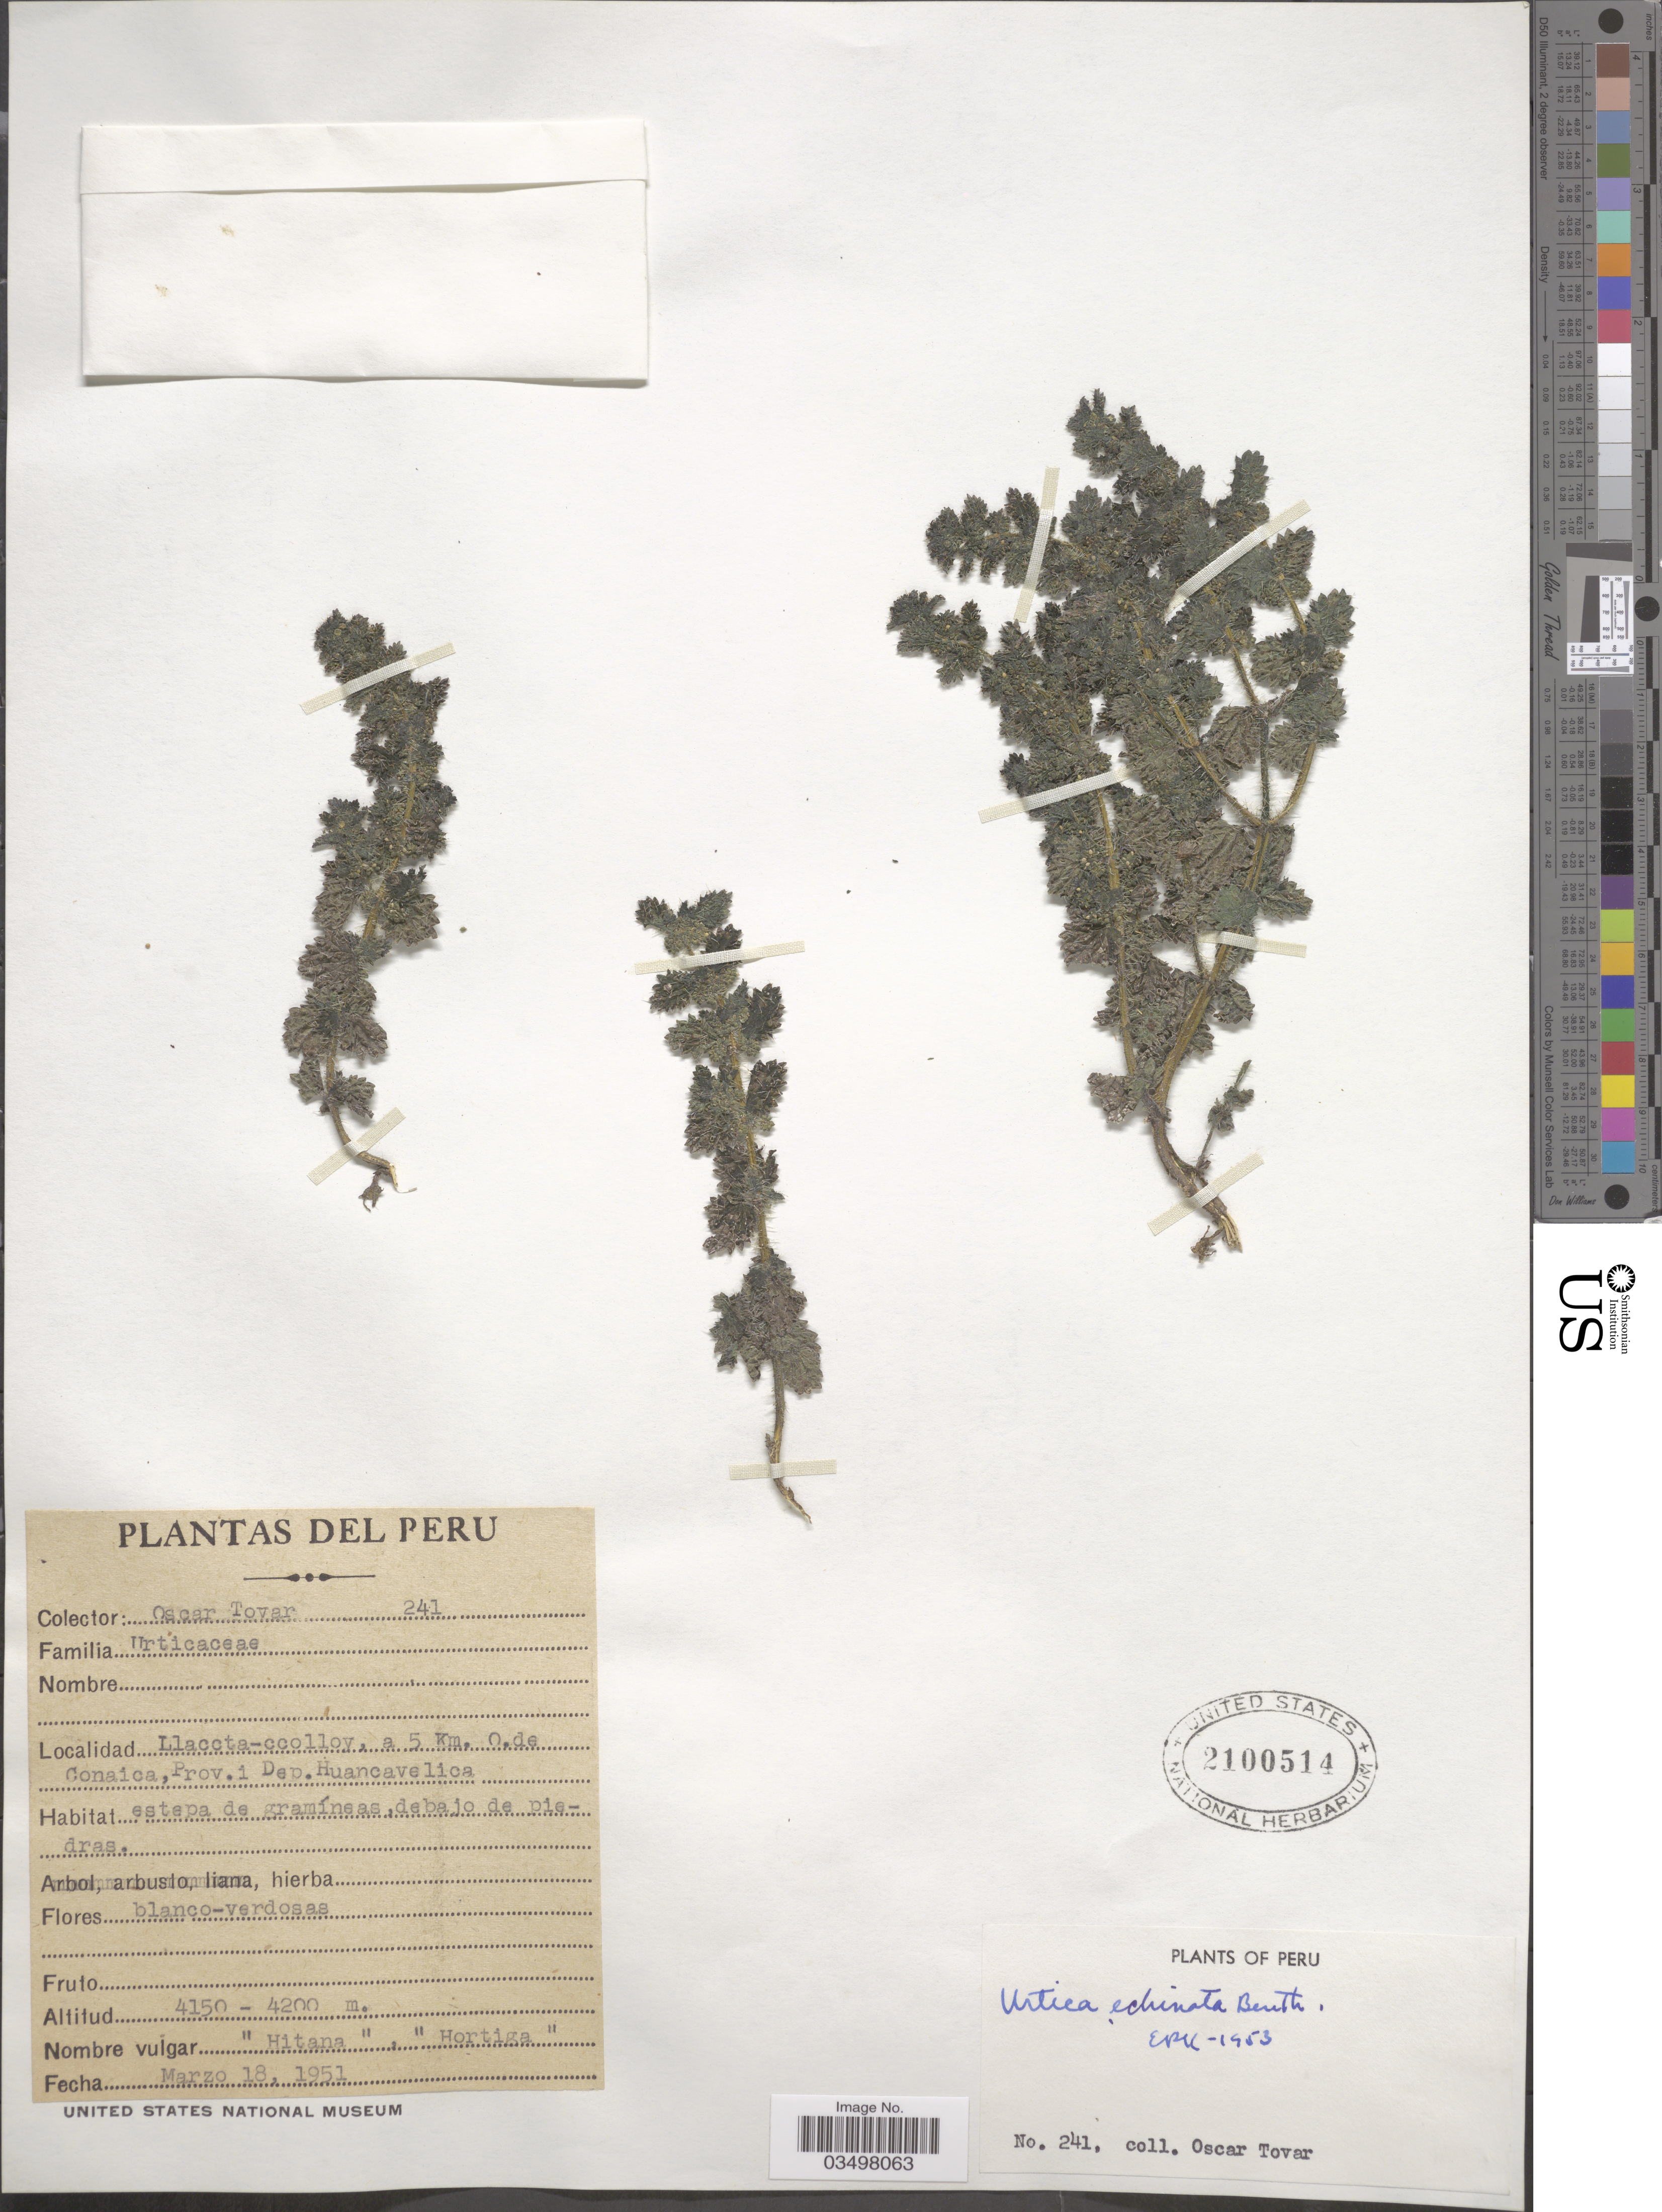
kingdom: Plantae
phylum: Tracheophyta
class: Magnoliopsida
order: Rosales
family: Urticaceae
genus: Urtica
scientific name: Urtica echinata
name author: Benth.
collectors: Ó. Tovar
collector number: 241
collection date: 1951-03-18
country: Peru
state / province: Huancavelica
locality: Llaccta-ccolloy, a 5 Km. O. de Conaica, Prov. i Dep. Huancavelica.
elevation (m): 4150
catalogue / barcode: US 2100514